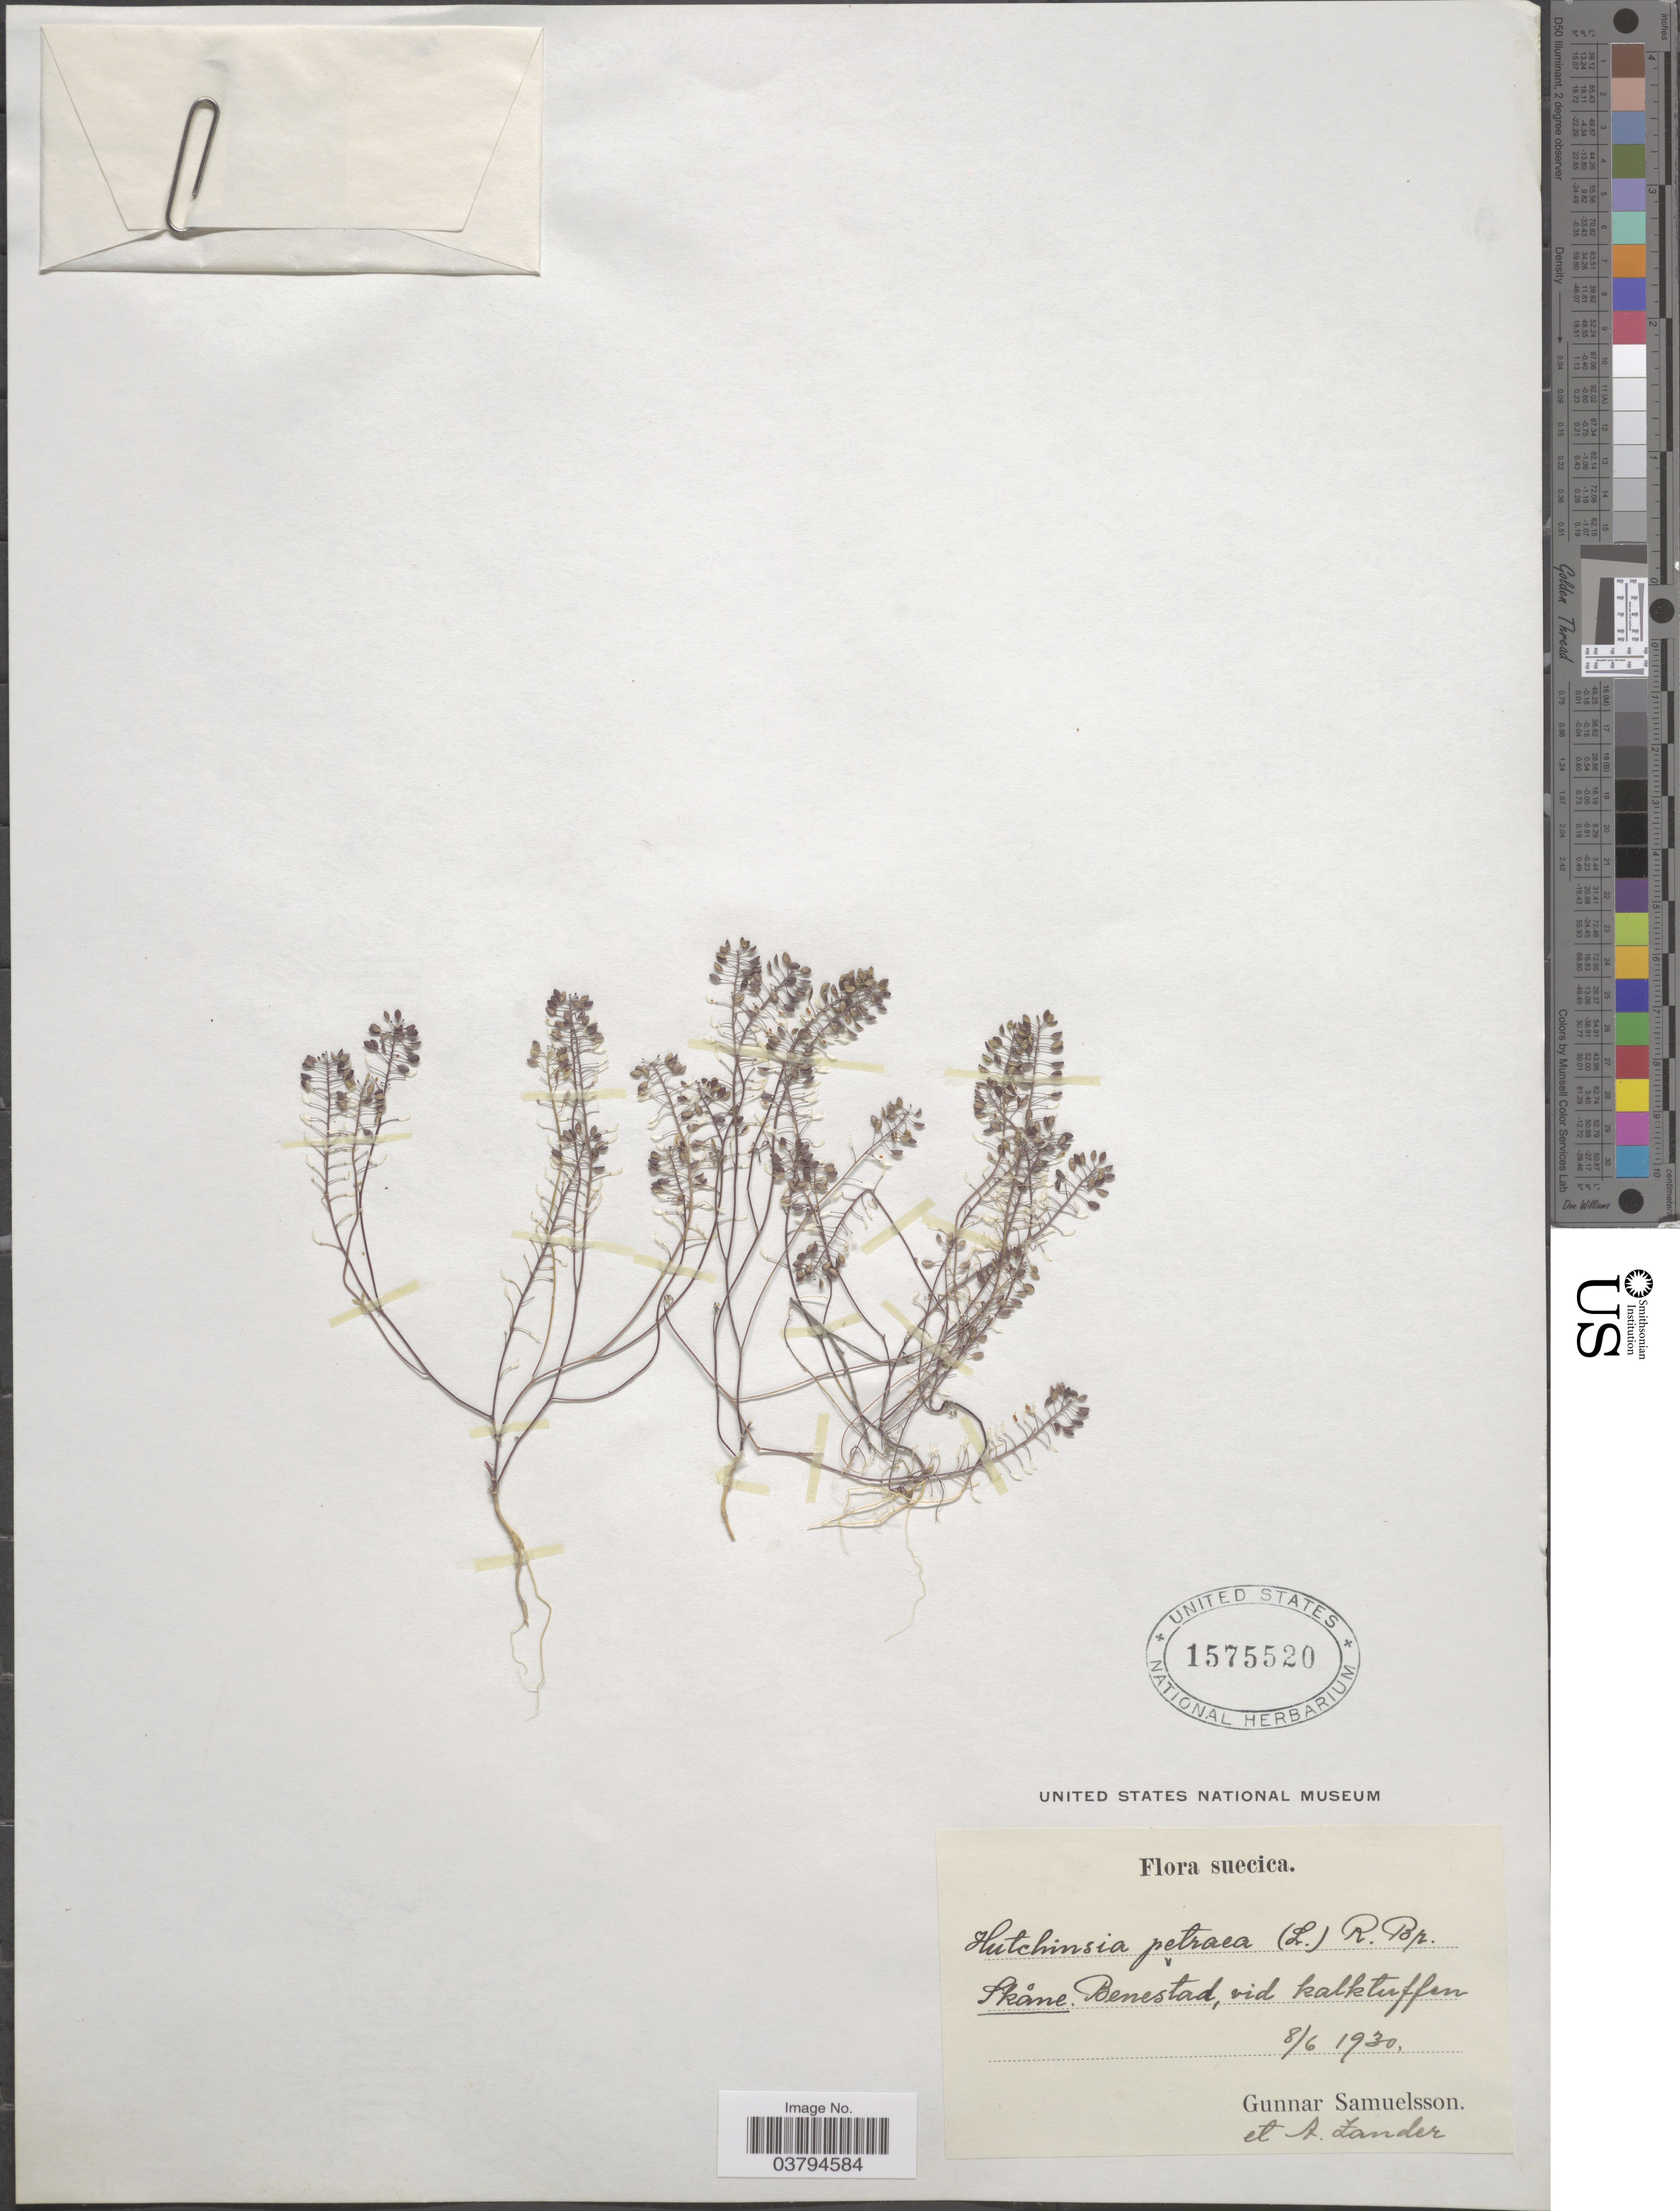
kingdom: Plantae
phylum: Tracheophyta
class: Magnoliopsida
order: Brassicales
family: Brassicaceae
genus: Hutchinsia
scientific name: Hutchinsia petraea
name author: W.T. Aiton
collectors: G. Samuelsson & A. Zander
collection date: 1930-06-08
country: Sweden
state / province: Skåne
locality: Suecica. Benestad, vid kalktuffen.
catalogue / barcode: US 1575520